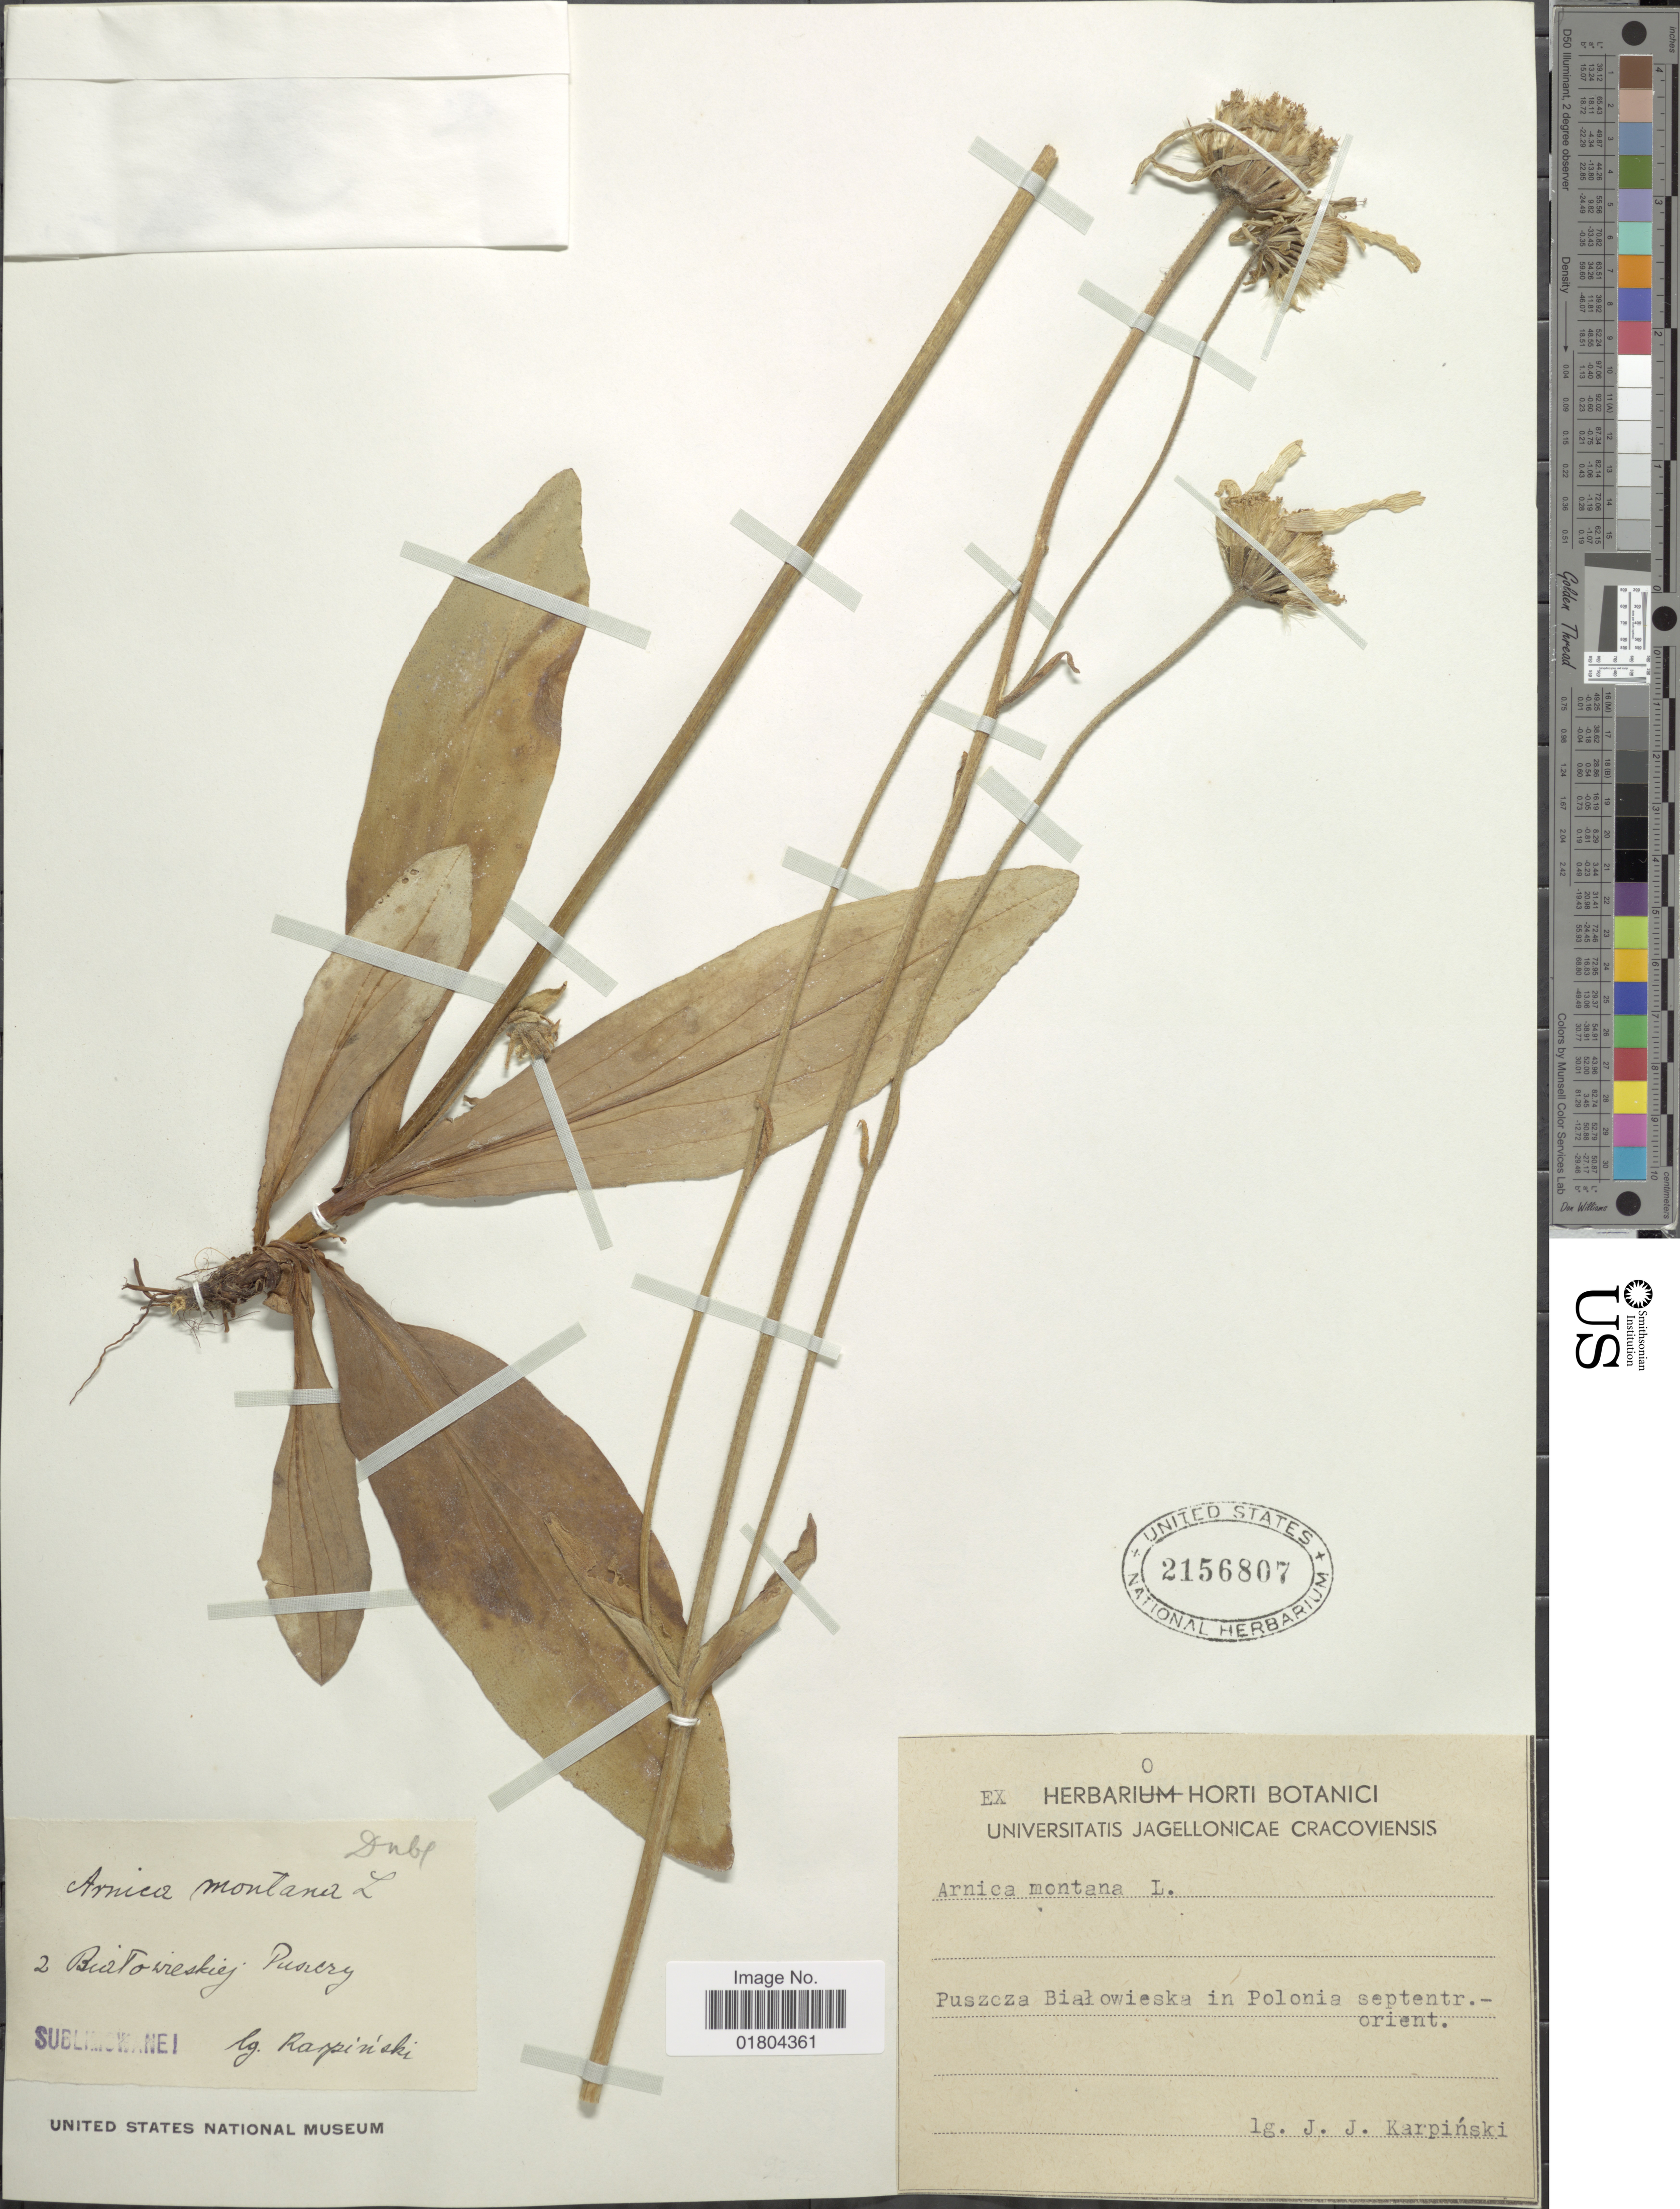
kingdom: Plantae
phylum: Tracheophyta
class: Magnoliopsida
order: Asterales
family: Asteraceae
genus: Arnica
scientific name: Arnica montana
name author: L.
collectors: J. Karpinsky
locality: Puszcza Bialowieska in Polonis septentr-orient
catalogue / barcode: US 2156807